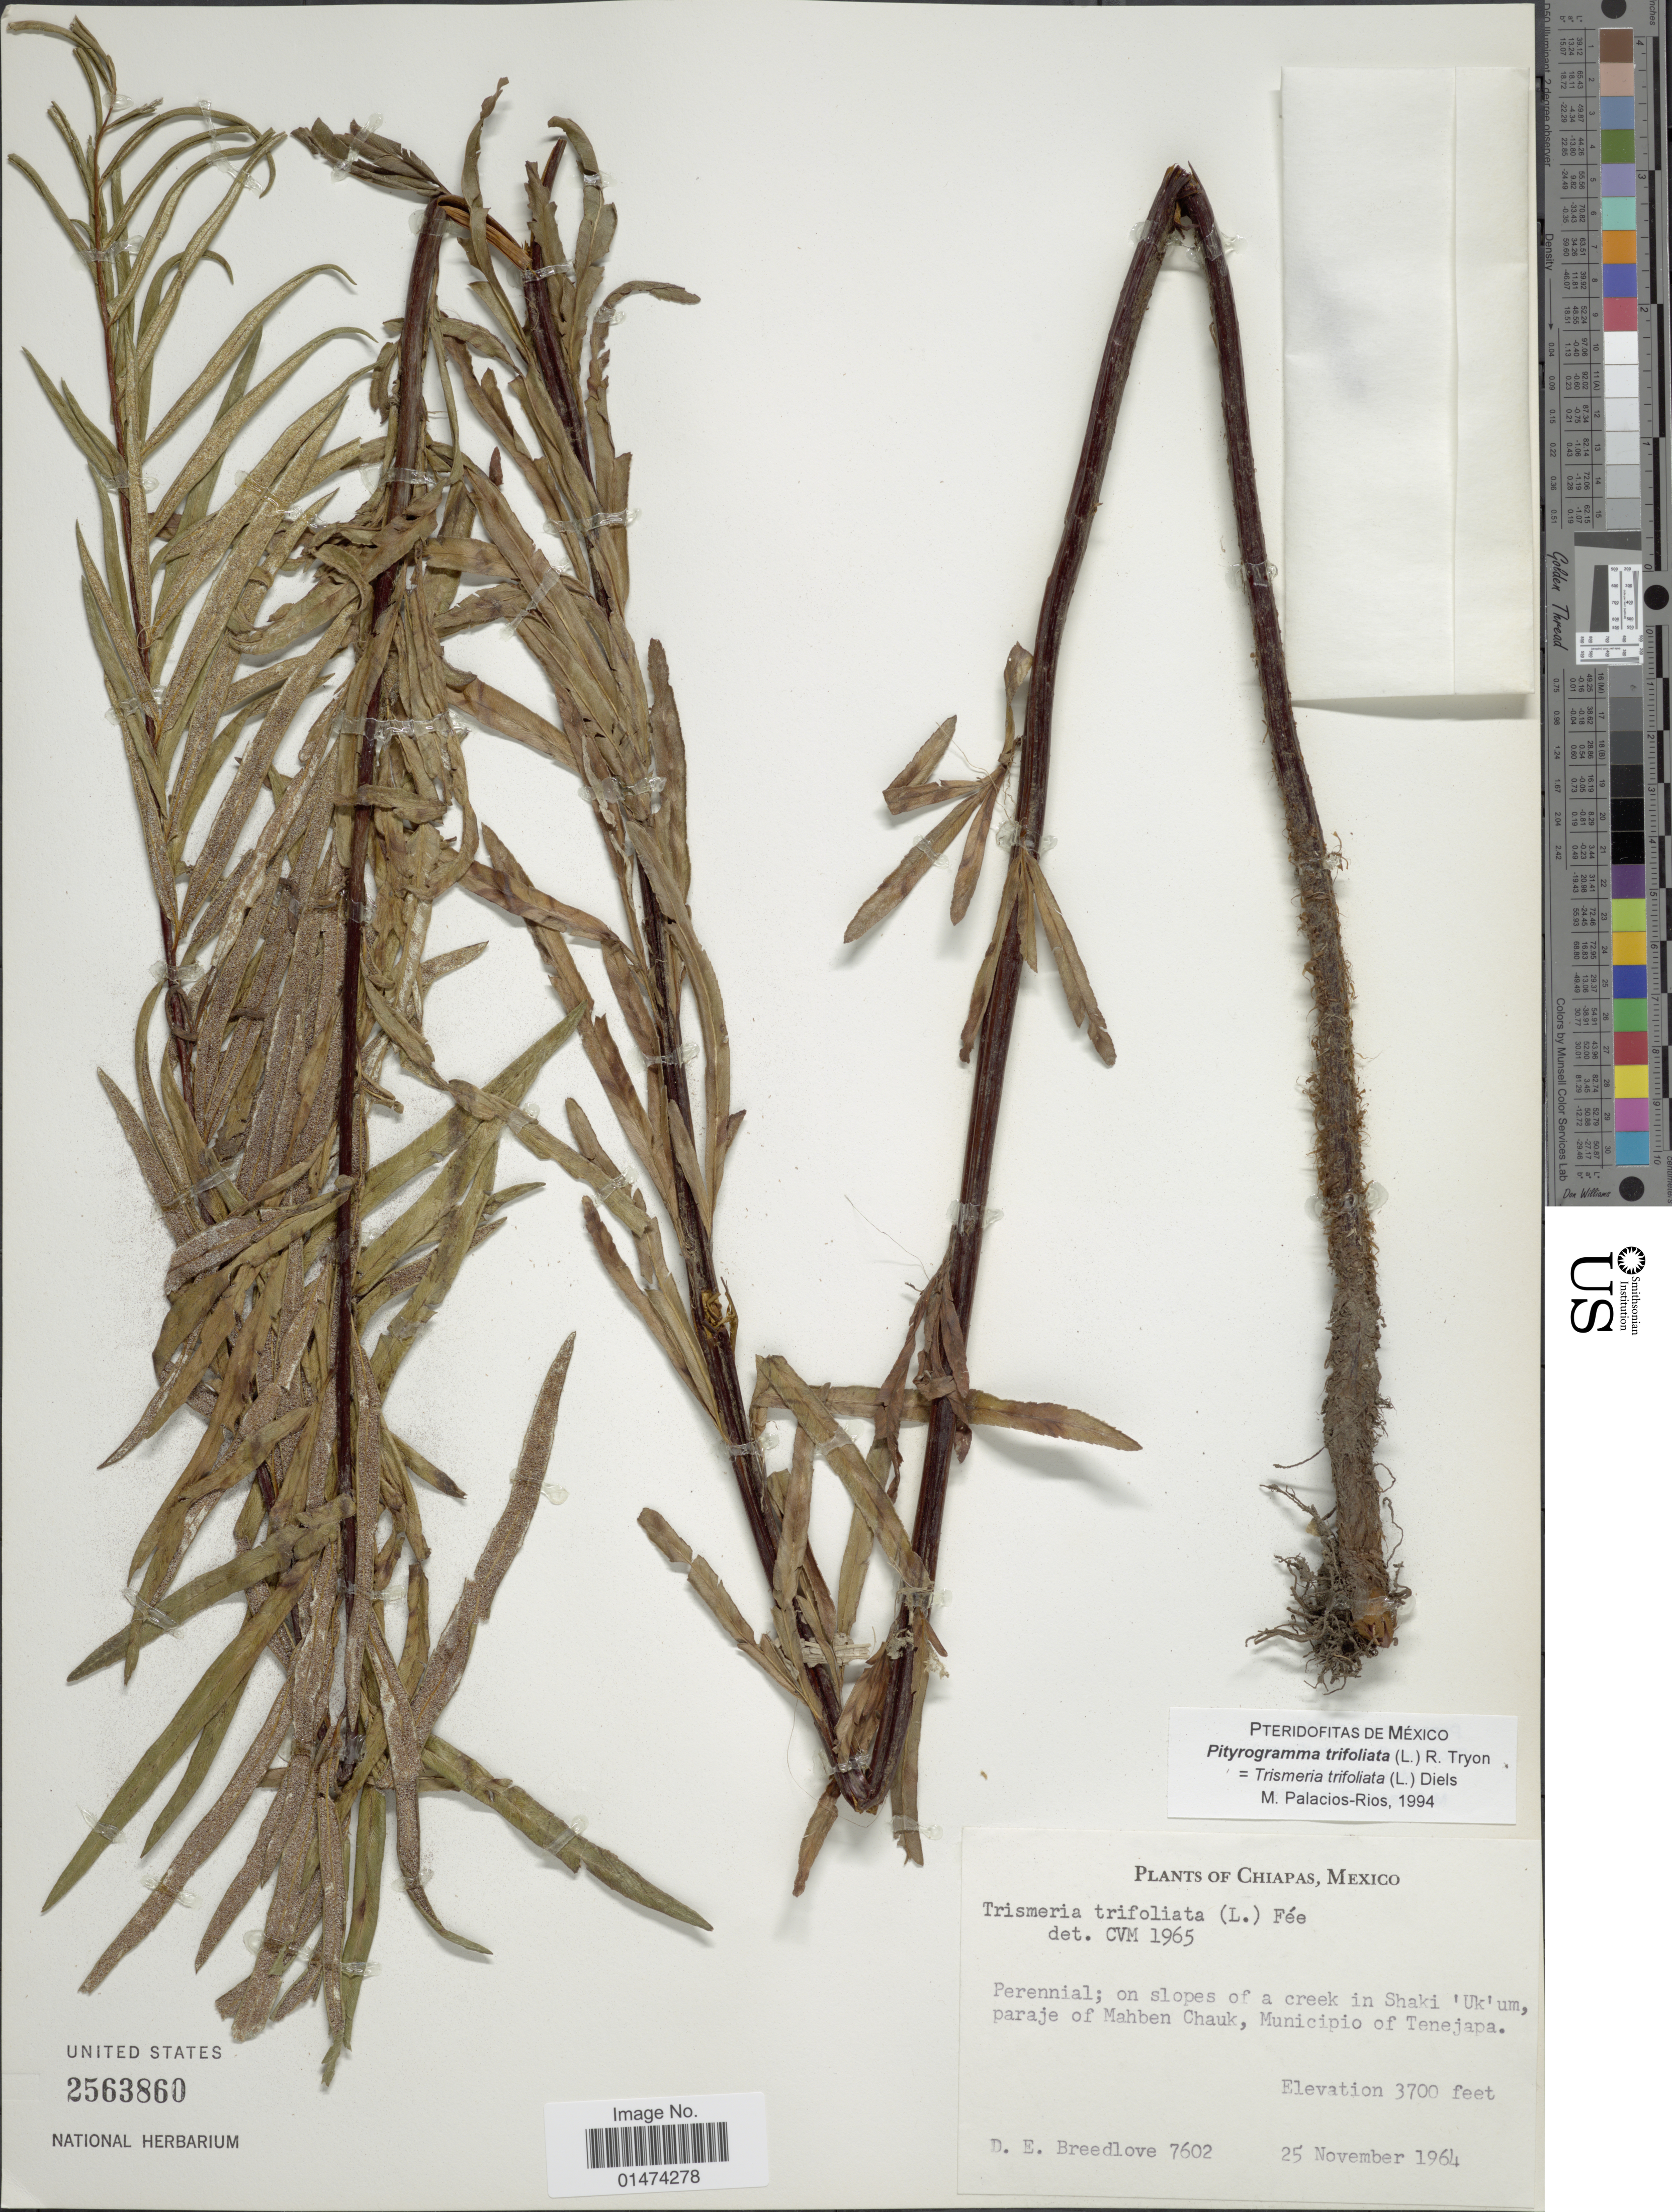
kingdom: Plantae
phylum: Tracheophyta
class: Polypodiopsida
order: Polypodiales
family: Pteridaceae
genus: Pityrogramma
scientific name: Pityrogramma trifoliata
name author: (L.) R.M. Tryon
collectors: D. E. Breedlove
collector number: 7602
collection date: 1964-11-25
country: Mexico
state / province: Chiapas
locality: on slopes of a creek in Shaki Úk'um, paraje of Mahben Chauk, Municipio of Tenejapa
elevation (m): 1128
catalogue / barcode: US 2563860